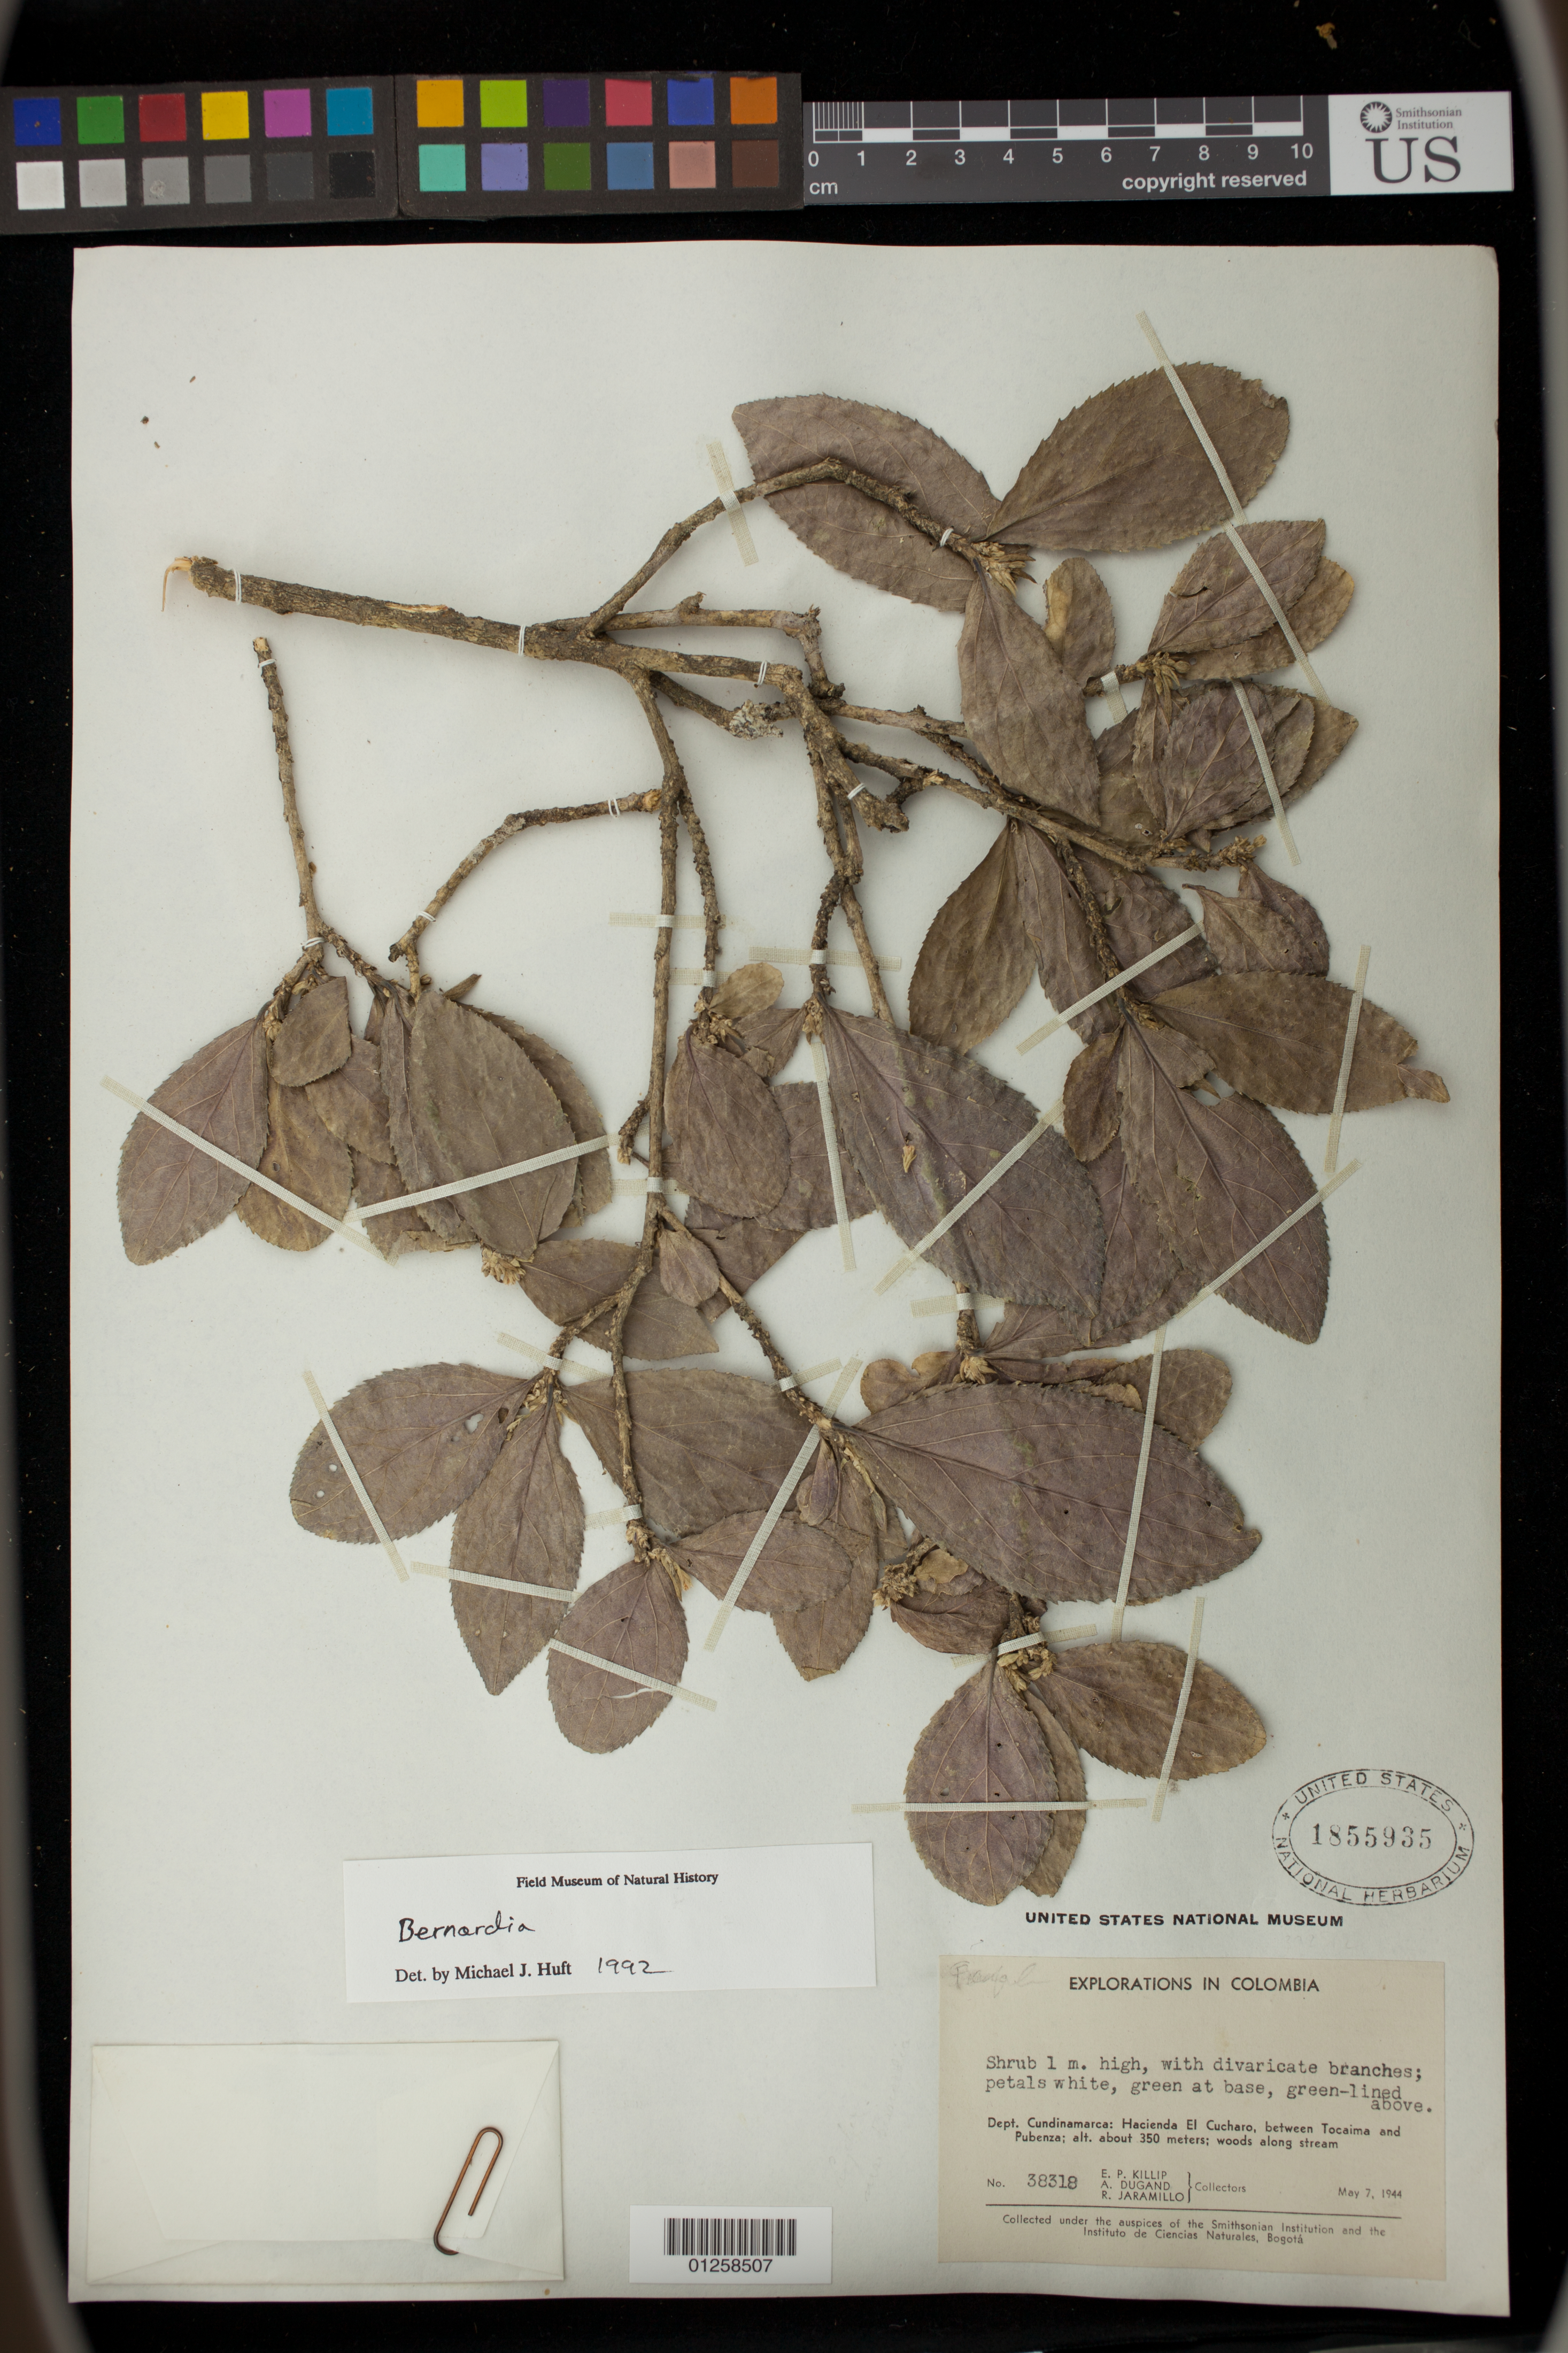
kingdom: Plantae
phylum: Tracheophyta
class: Magnoliopsida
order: Malpighiales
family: Euphorbiaceae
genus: Bernardia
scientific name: Bernardia sp.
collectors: E. P. Killip, A. Dugand & R. Jaramillo M.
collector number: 38318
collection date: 1944-05-07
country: Colombia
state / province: Cundinamarca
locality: Hacienda El Cucharo, between Tocaima and Pubenza, woods along stream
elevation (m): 350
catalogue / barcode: US 1855935